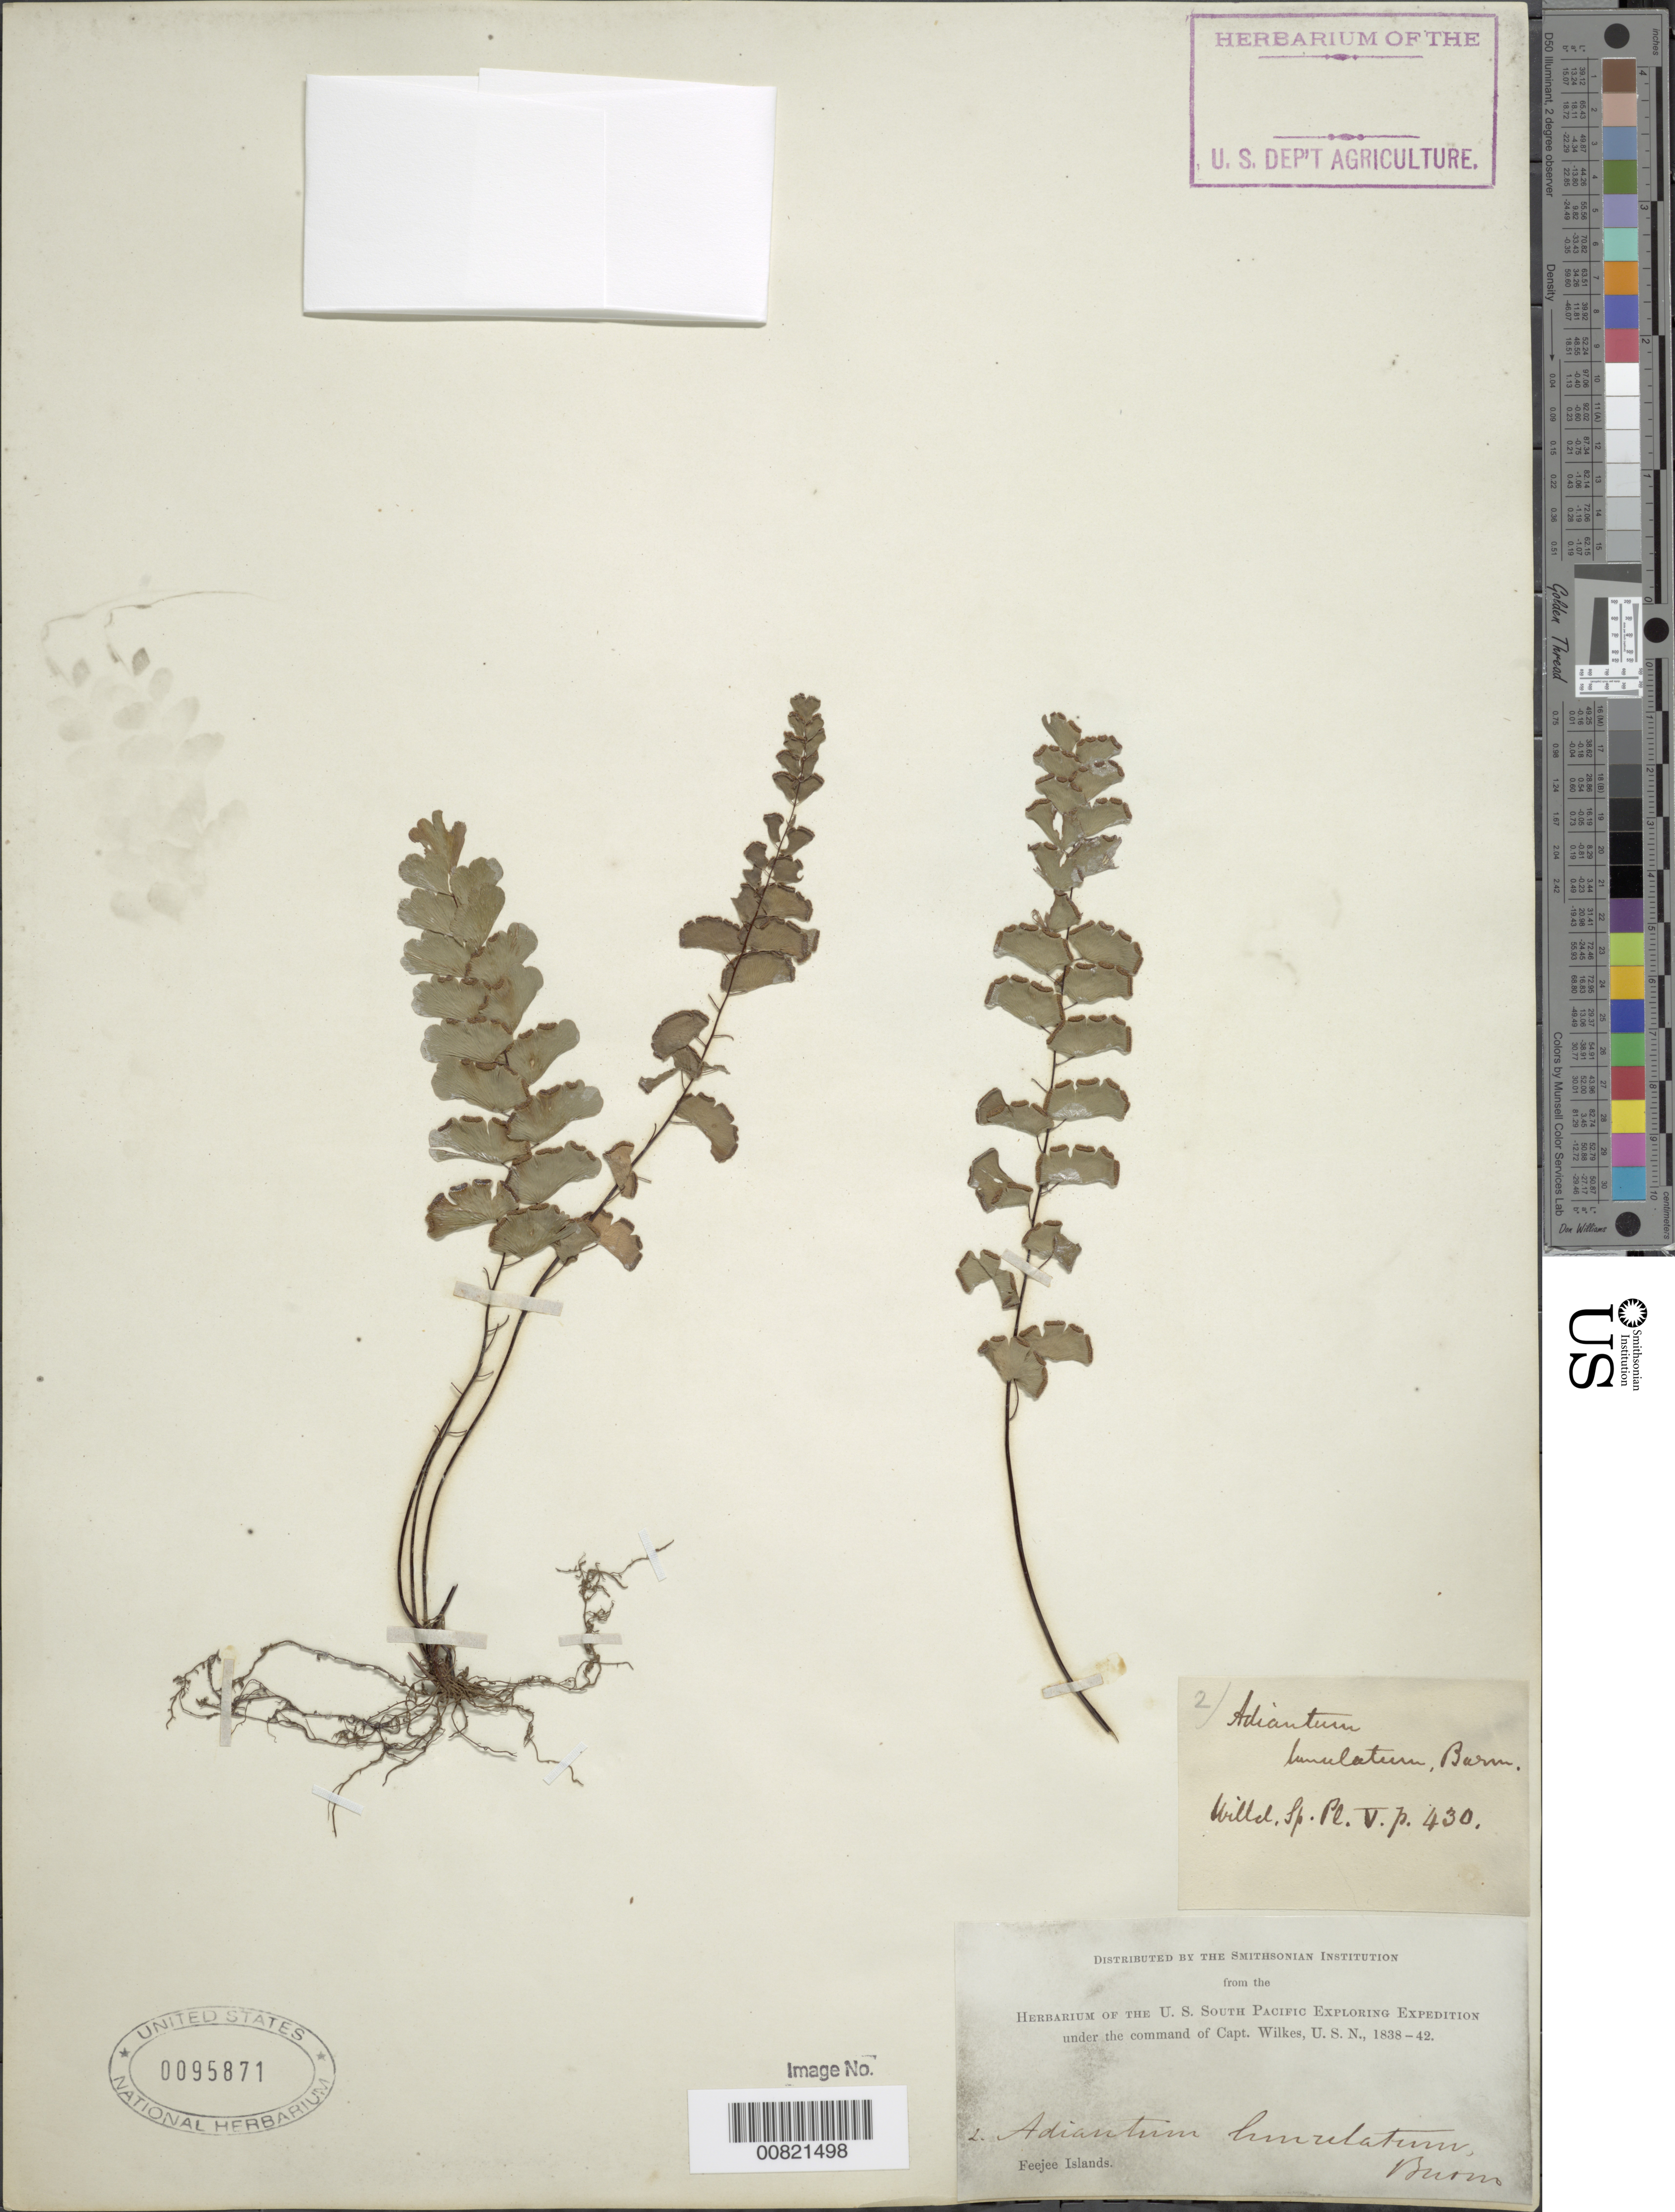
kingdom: Plantae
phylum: Tracheophyta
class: Polypodiopsida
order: Polypodiales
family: Pteridaceae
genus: Adiantum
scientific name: Adiantum philippense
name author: L.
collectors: Wilkes Explor. Exped.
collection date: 1838/1842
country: Fiji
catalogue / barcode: US 95871